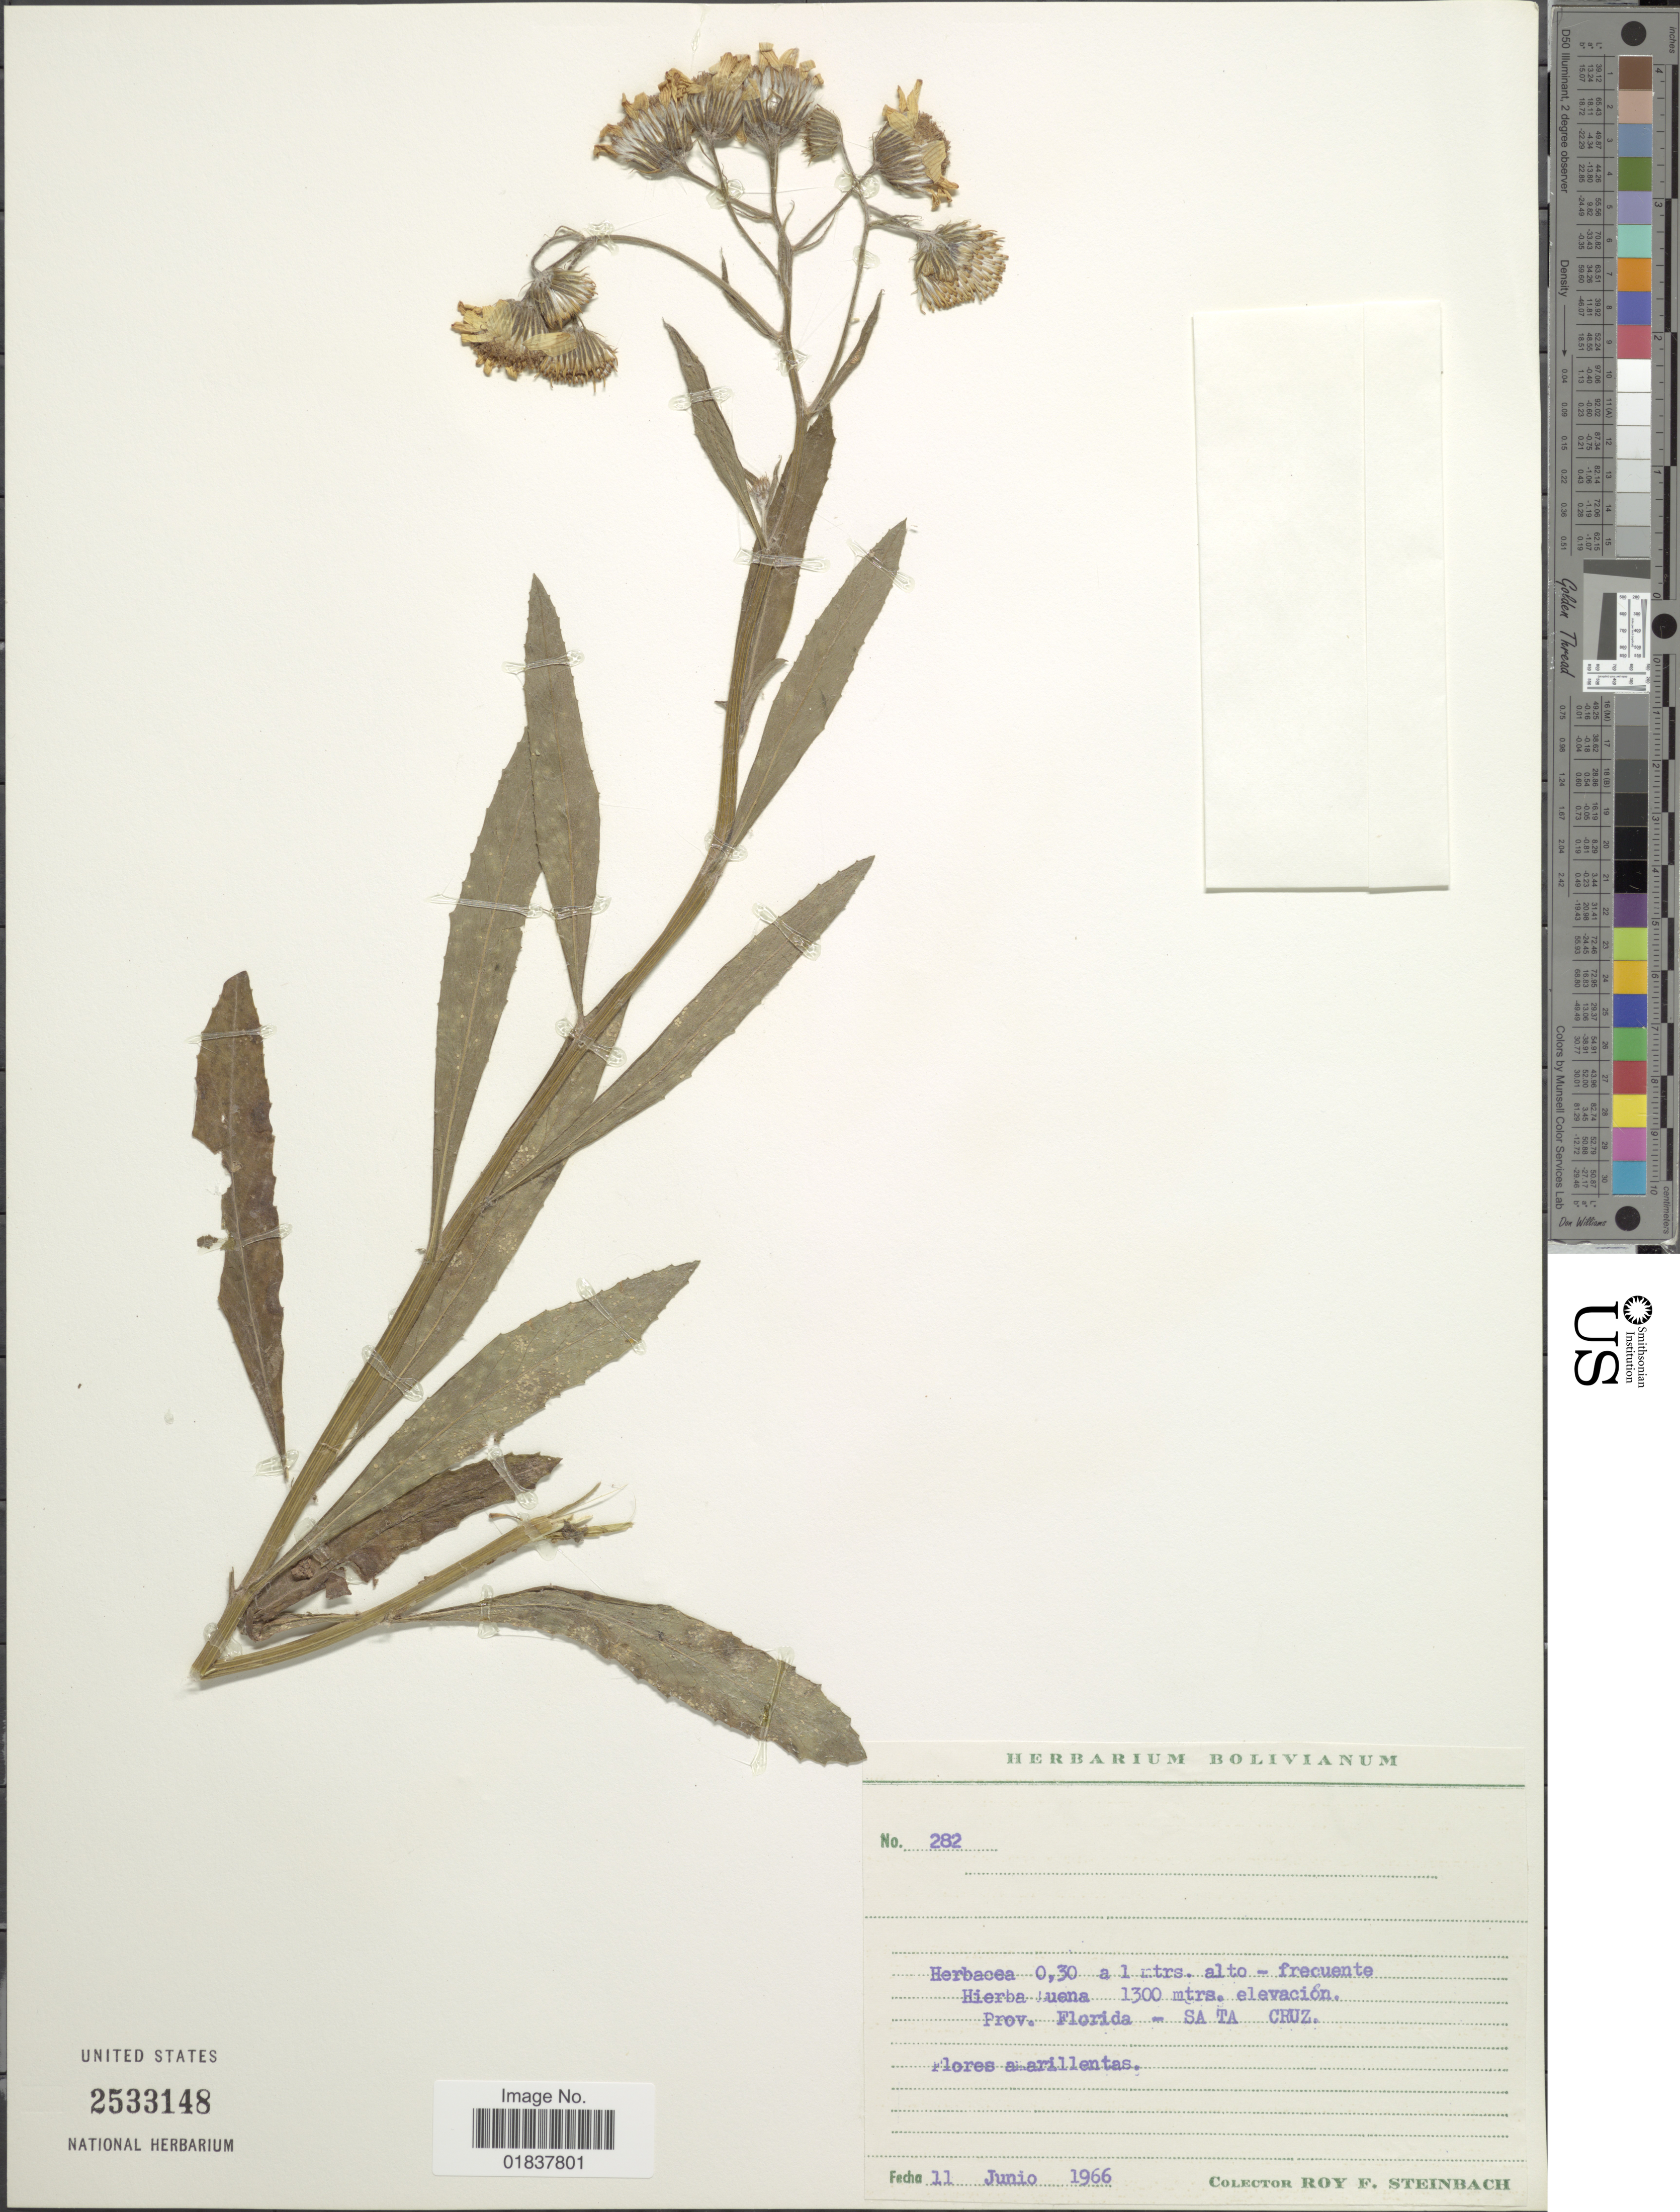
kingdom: Plantae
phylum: Tracheophyta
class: Magnoliopsida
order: Asterales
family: Asteraceae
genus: Senecio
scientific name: Senecio grisebachii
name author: Baker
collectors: R. F. Steinbach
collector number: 282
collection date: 1966-06-11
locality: Prov. Florida, Sa [illegible text]ta Cruz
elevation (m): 1300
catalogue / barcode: US 2533148